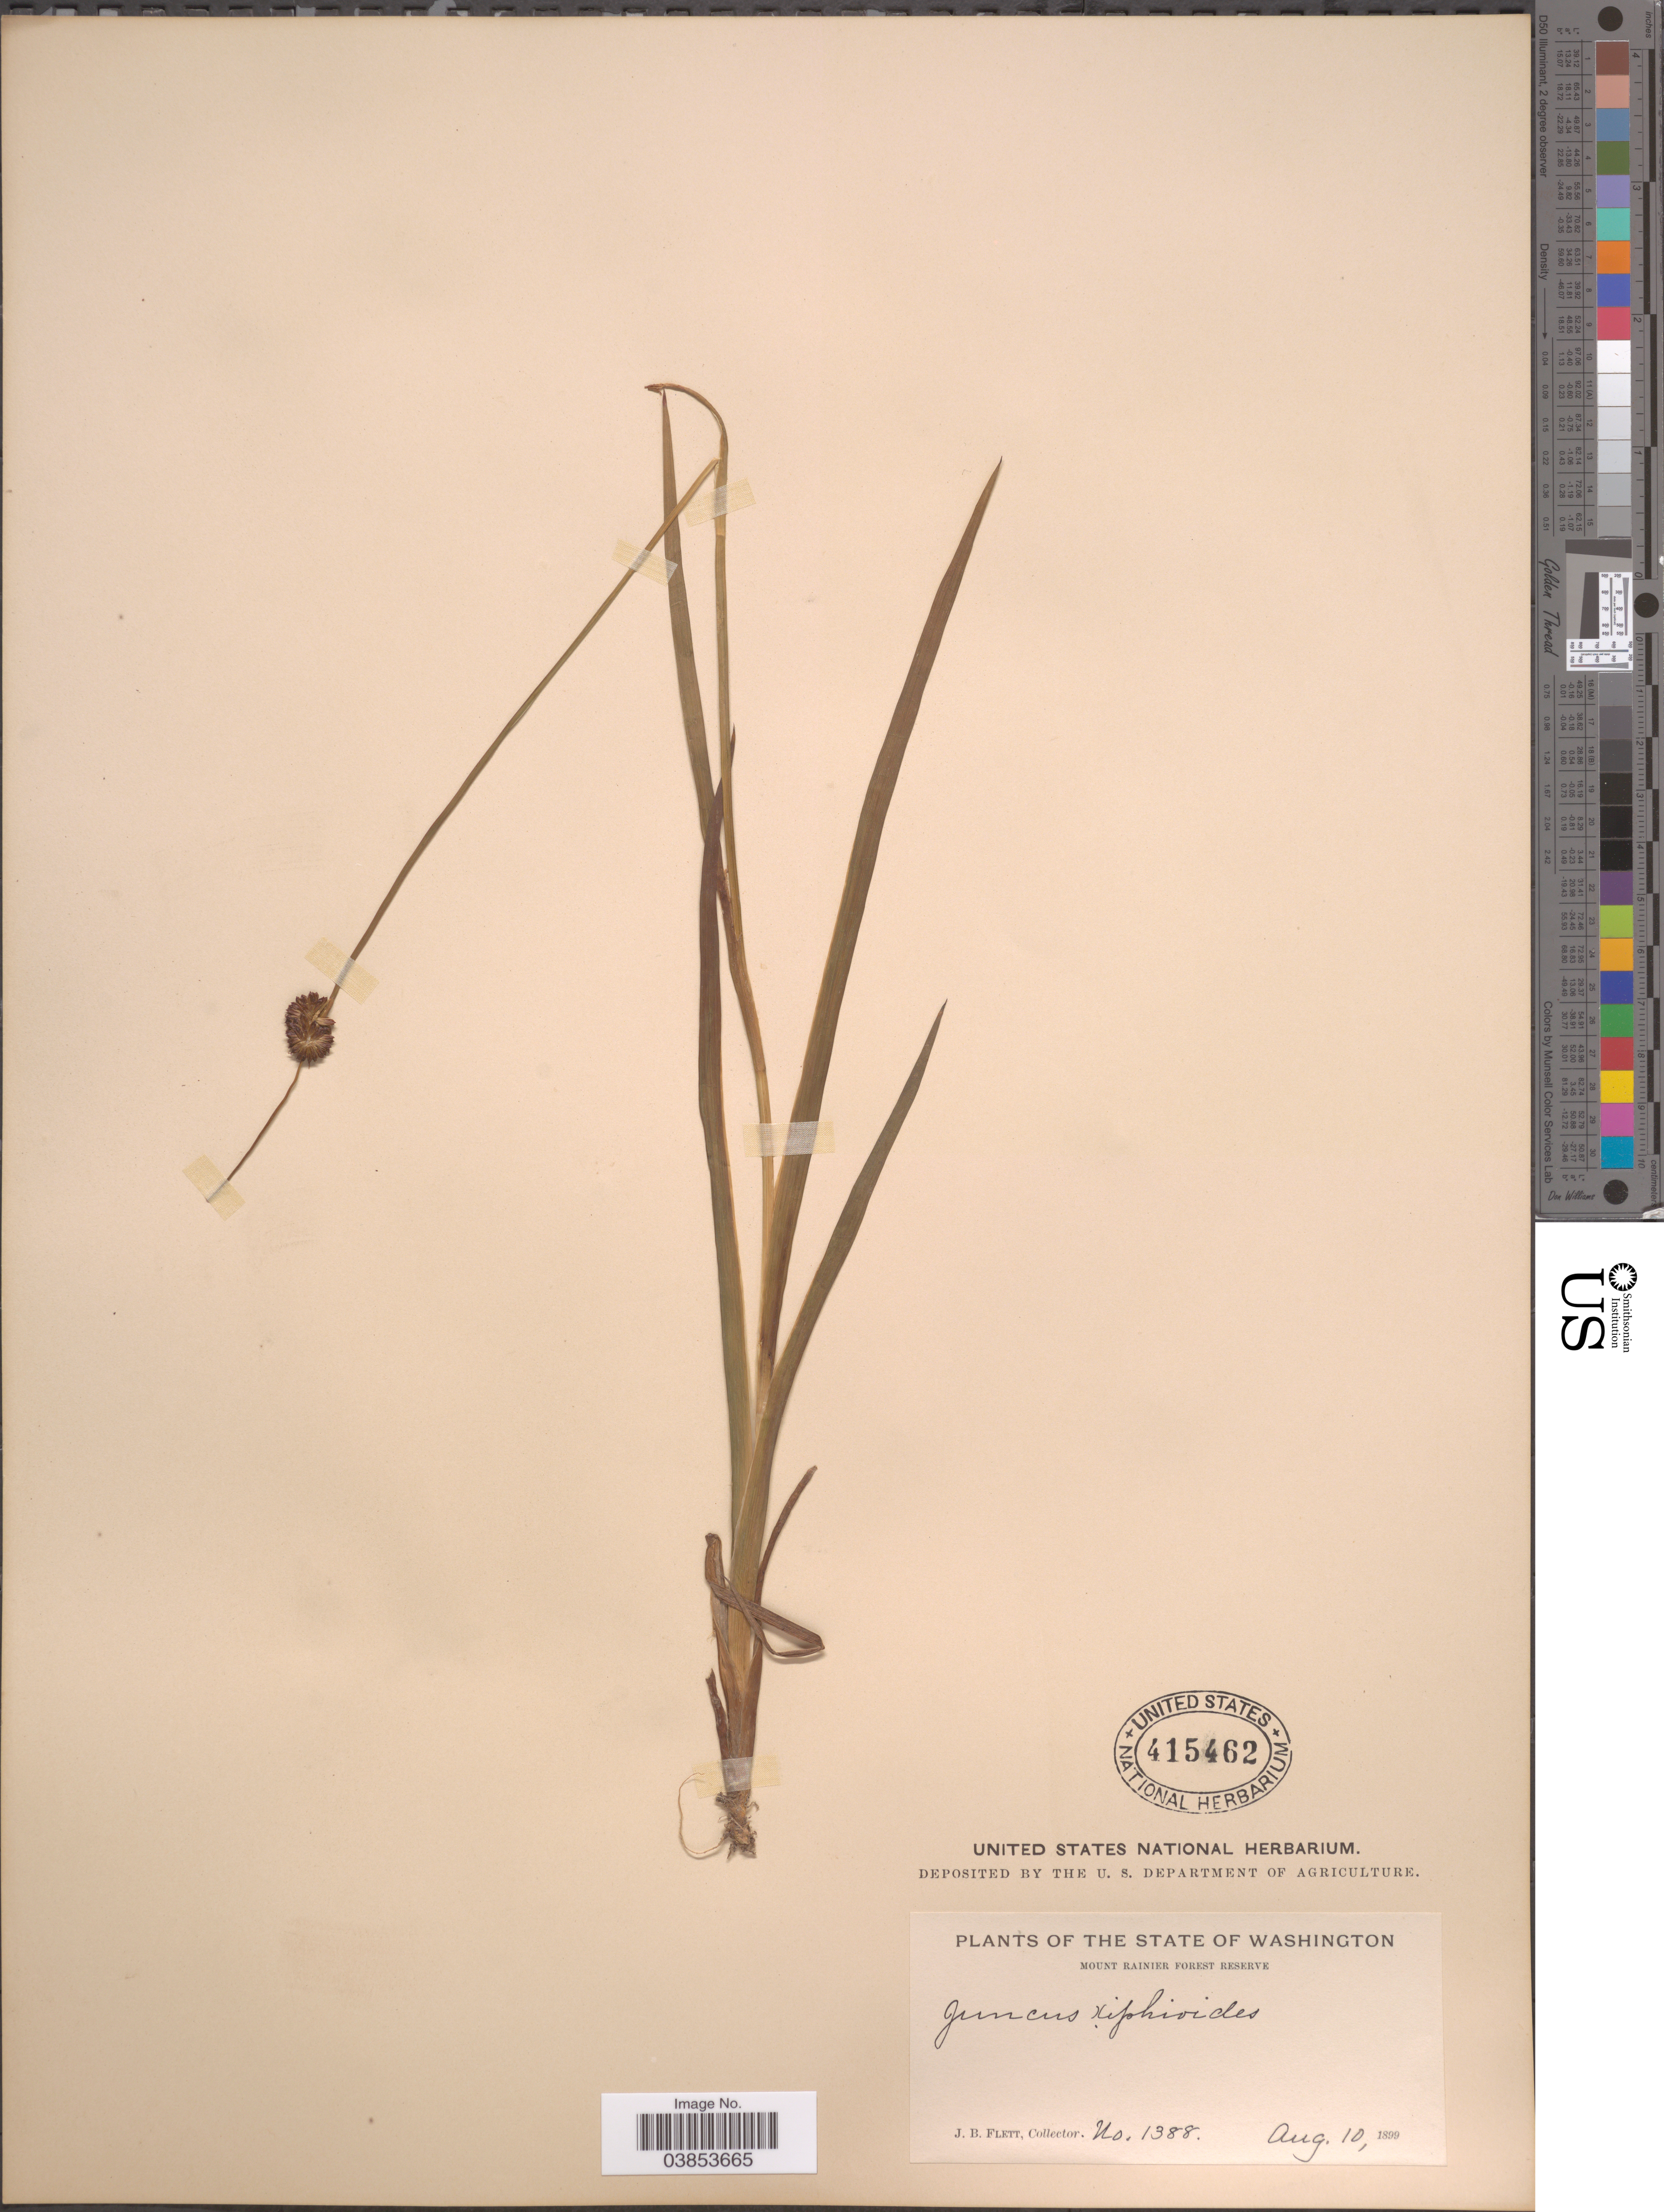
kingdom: Plantae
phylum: Tracheophyta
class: Liliopsida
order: Poales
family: Juncaceae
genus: Juncus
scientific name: Juncus ensifolius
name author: Wikstr.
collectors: J. Flett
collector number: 1388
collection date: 1899-08-10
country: United States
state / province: Washington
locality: Mount Rainier Forest Reserve.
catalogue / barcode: US 415462